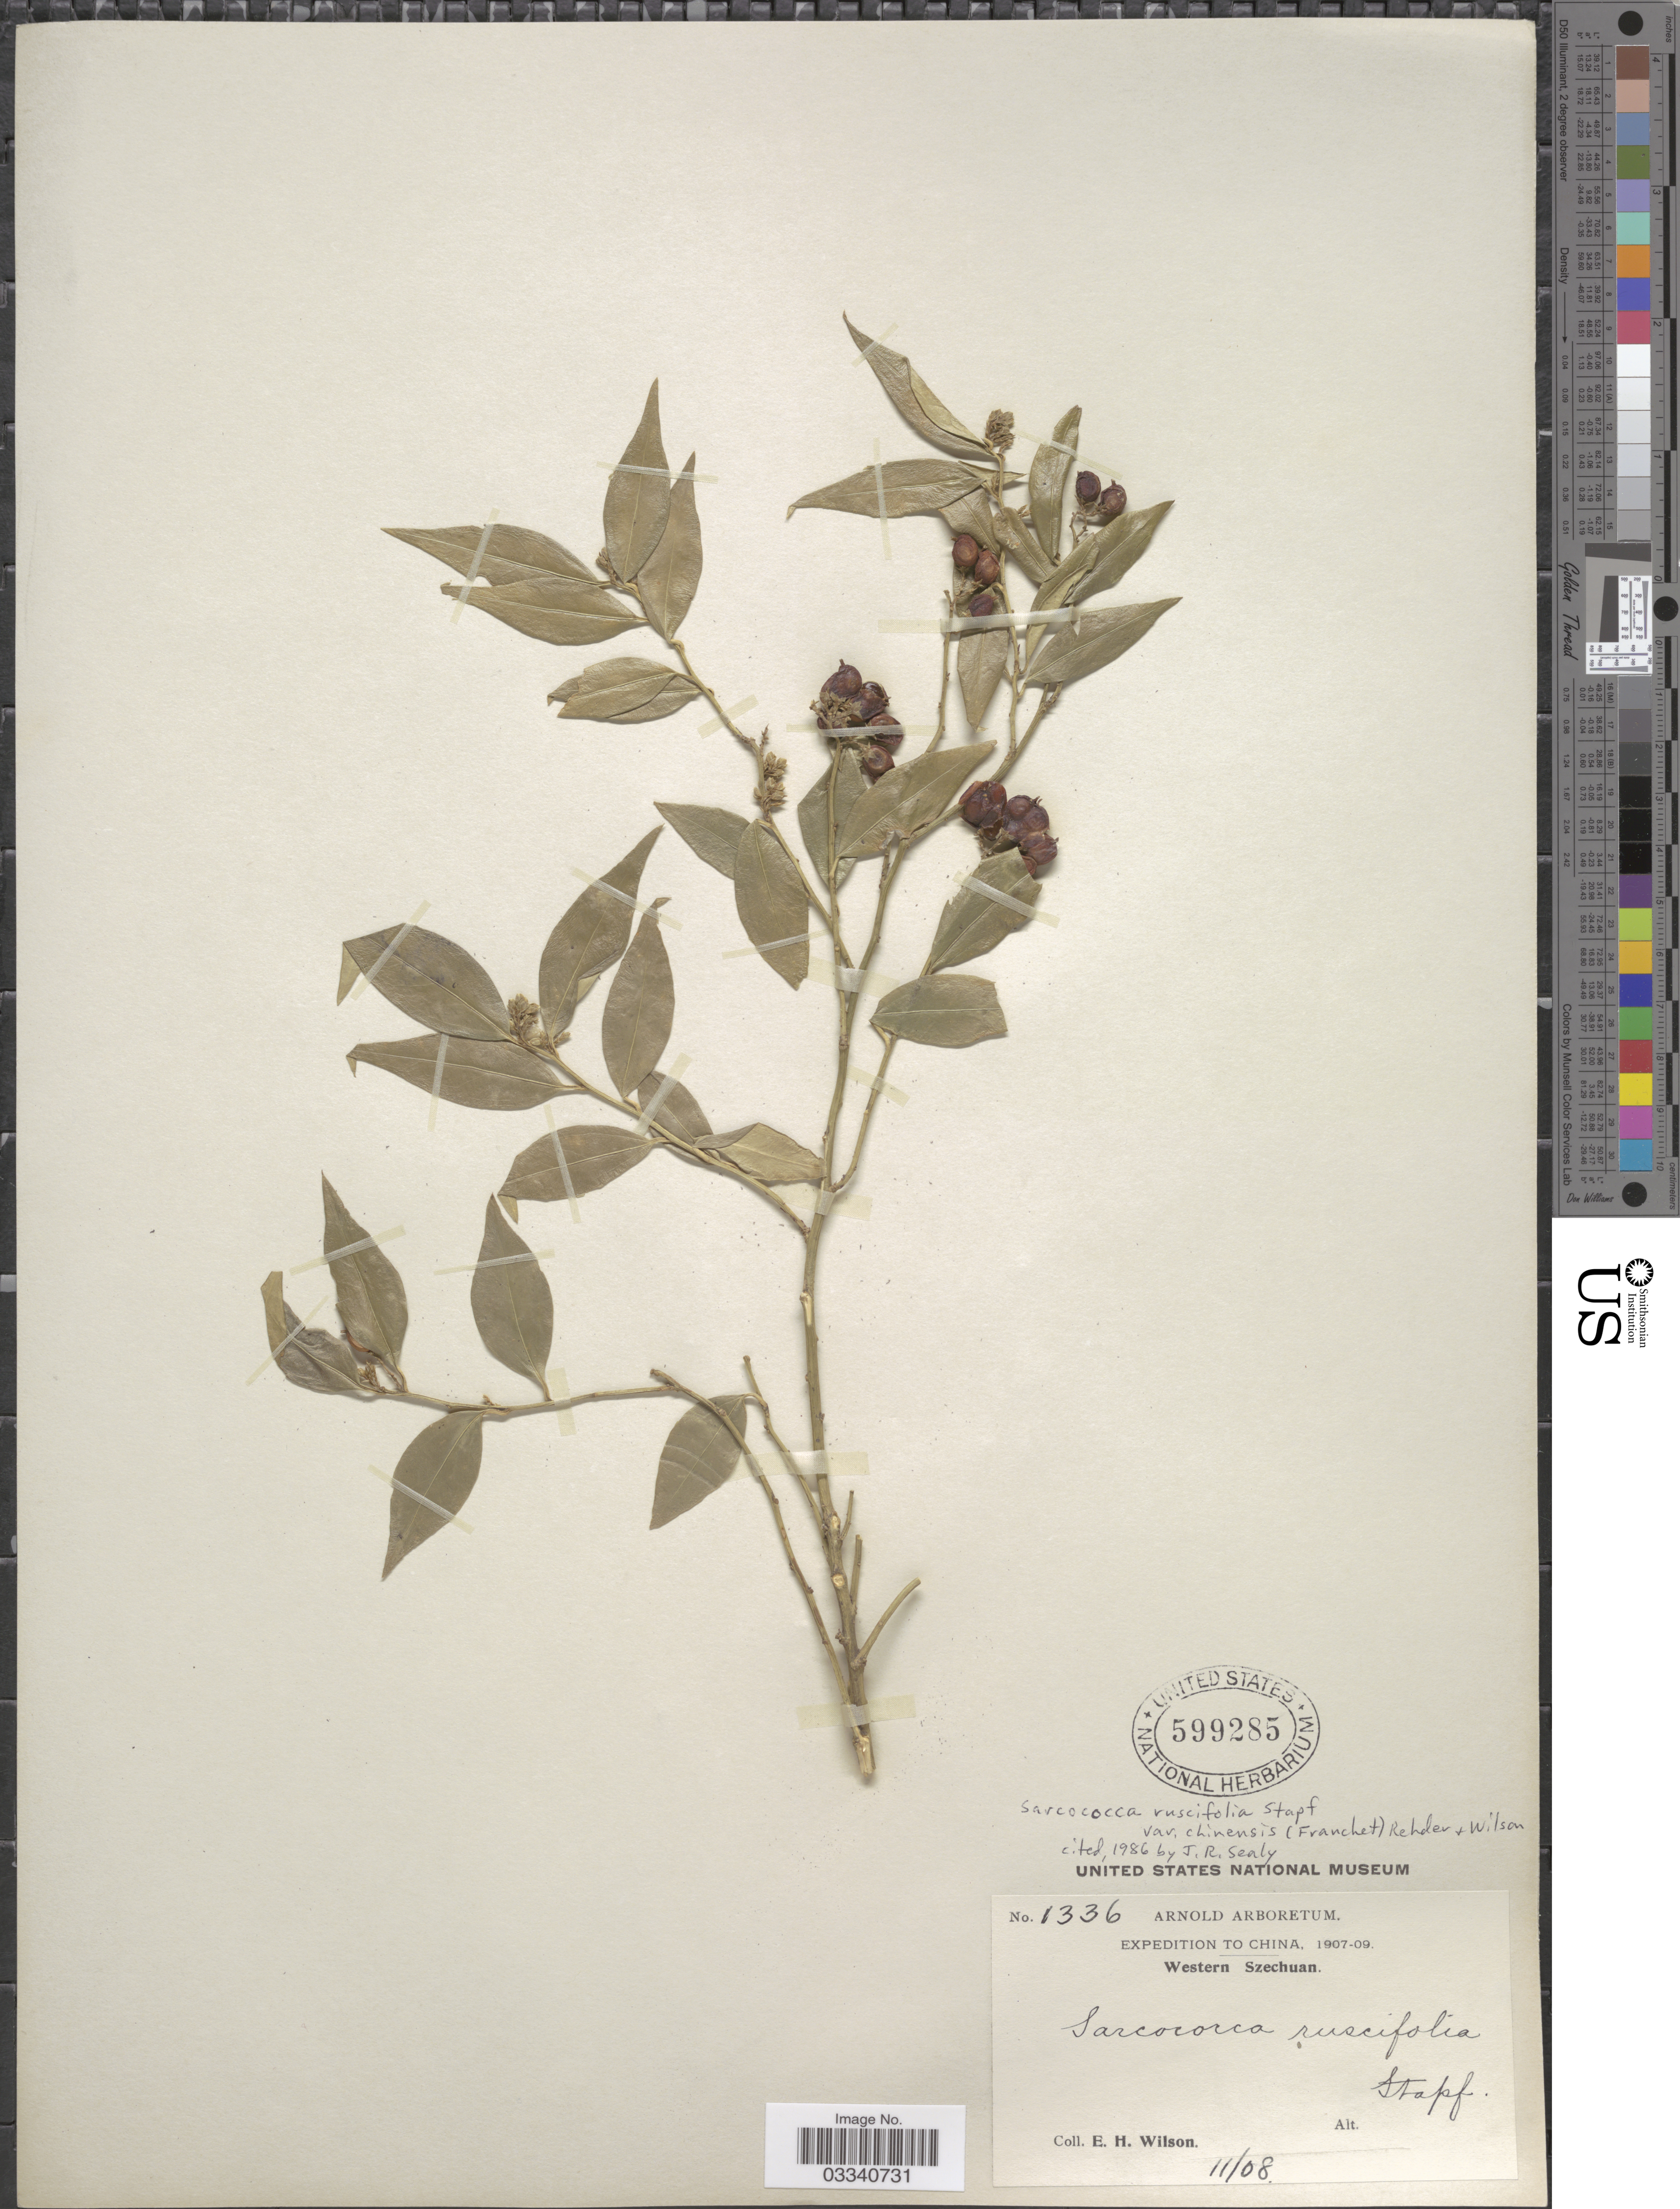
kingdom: Plantae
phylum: Tracheophyta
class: Magnoliopsida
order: Buxales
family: Buxaceae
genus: Sarcococca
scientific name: Sarcococca ruscifolia var. chinensis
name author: Rehder & E.H. Wilson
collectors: E. Wilson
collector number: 1336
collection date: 1908-11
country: China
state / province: Sichuan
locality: Western Szechuan.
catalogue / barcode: US 599285